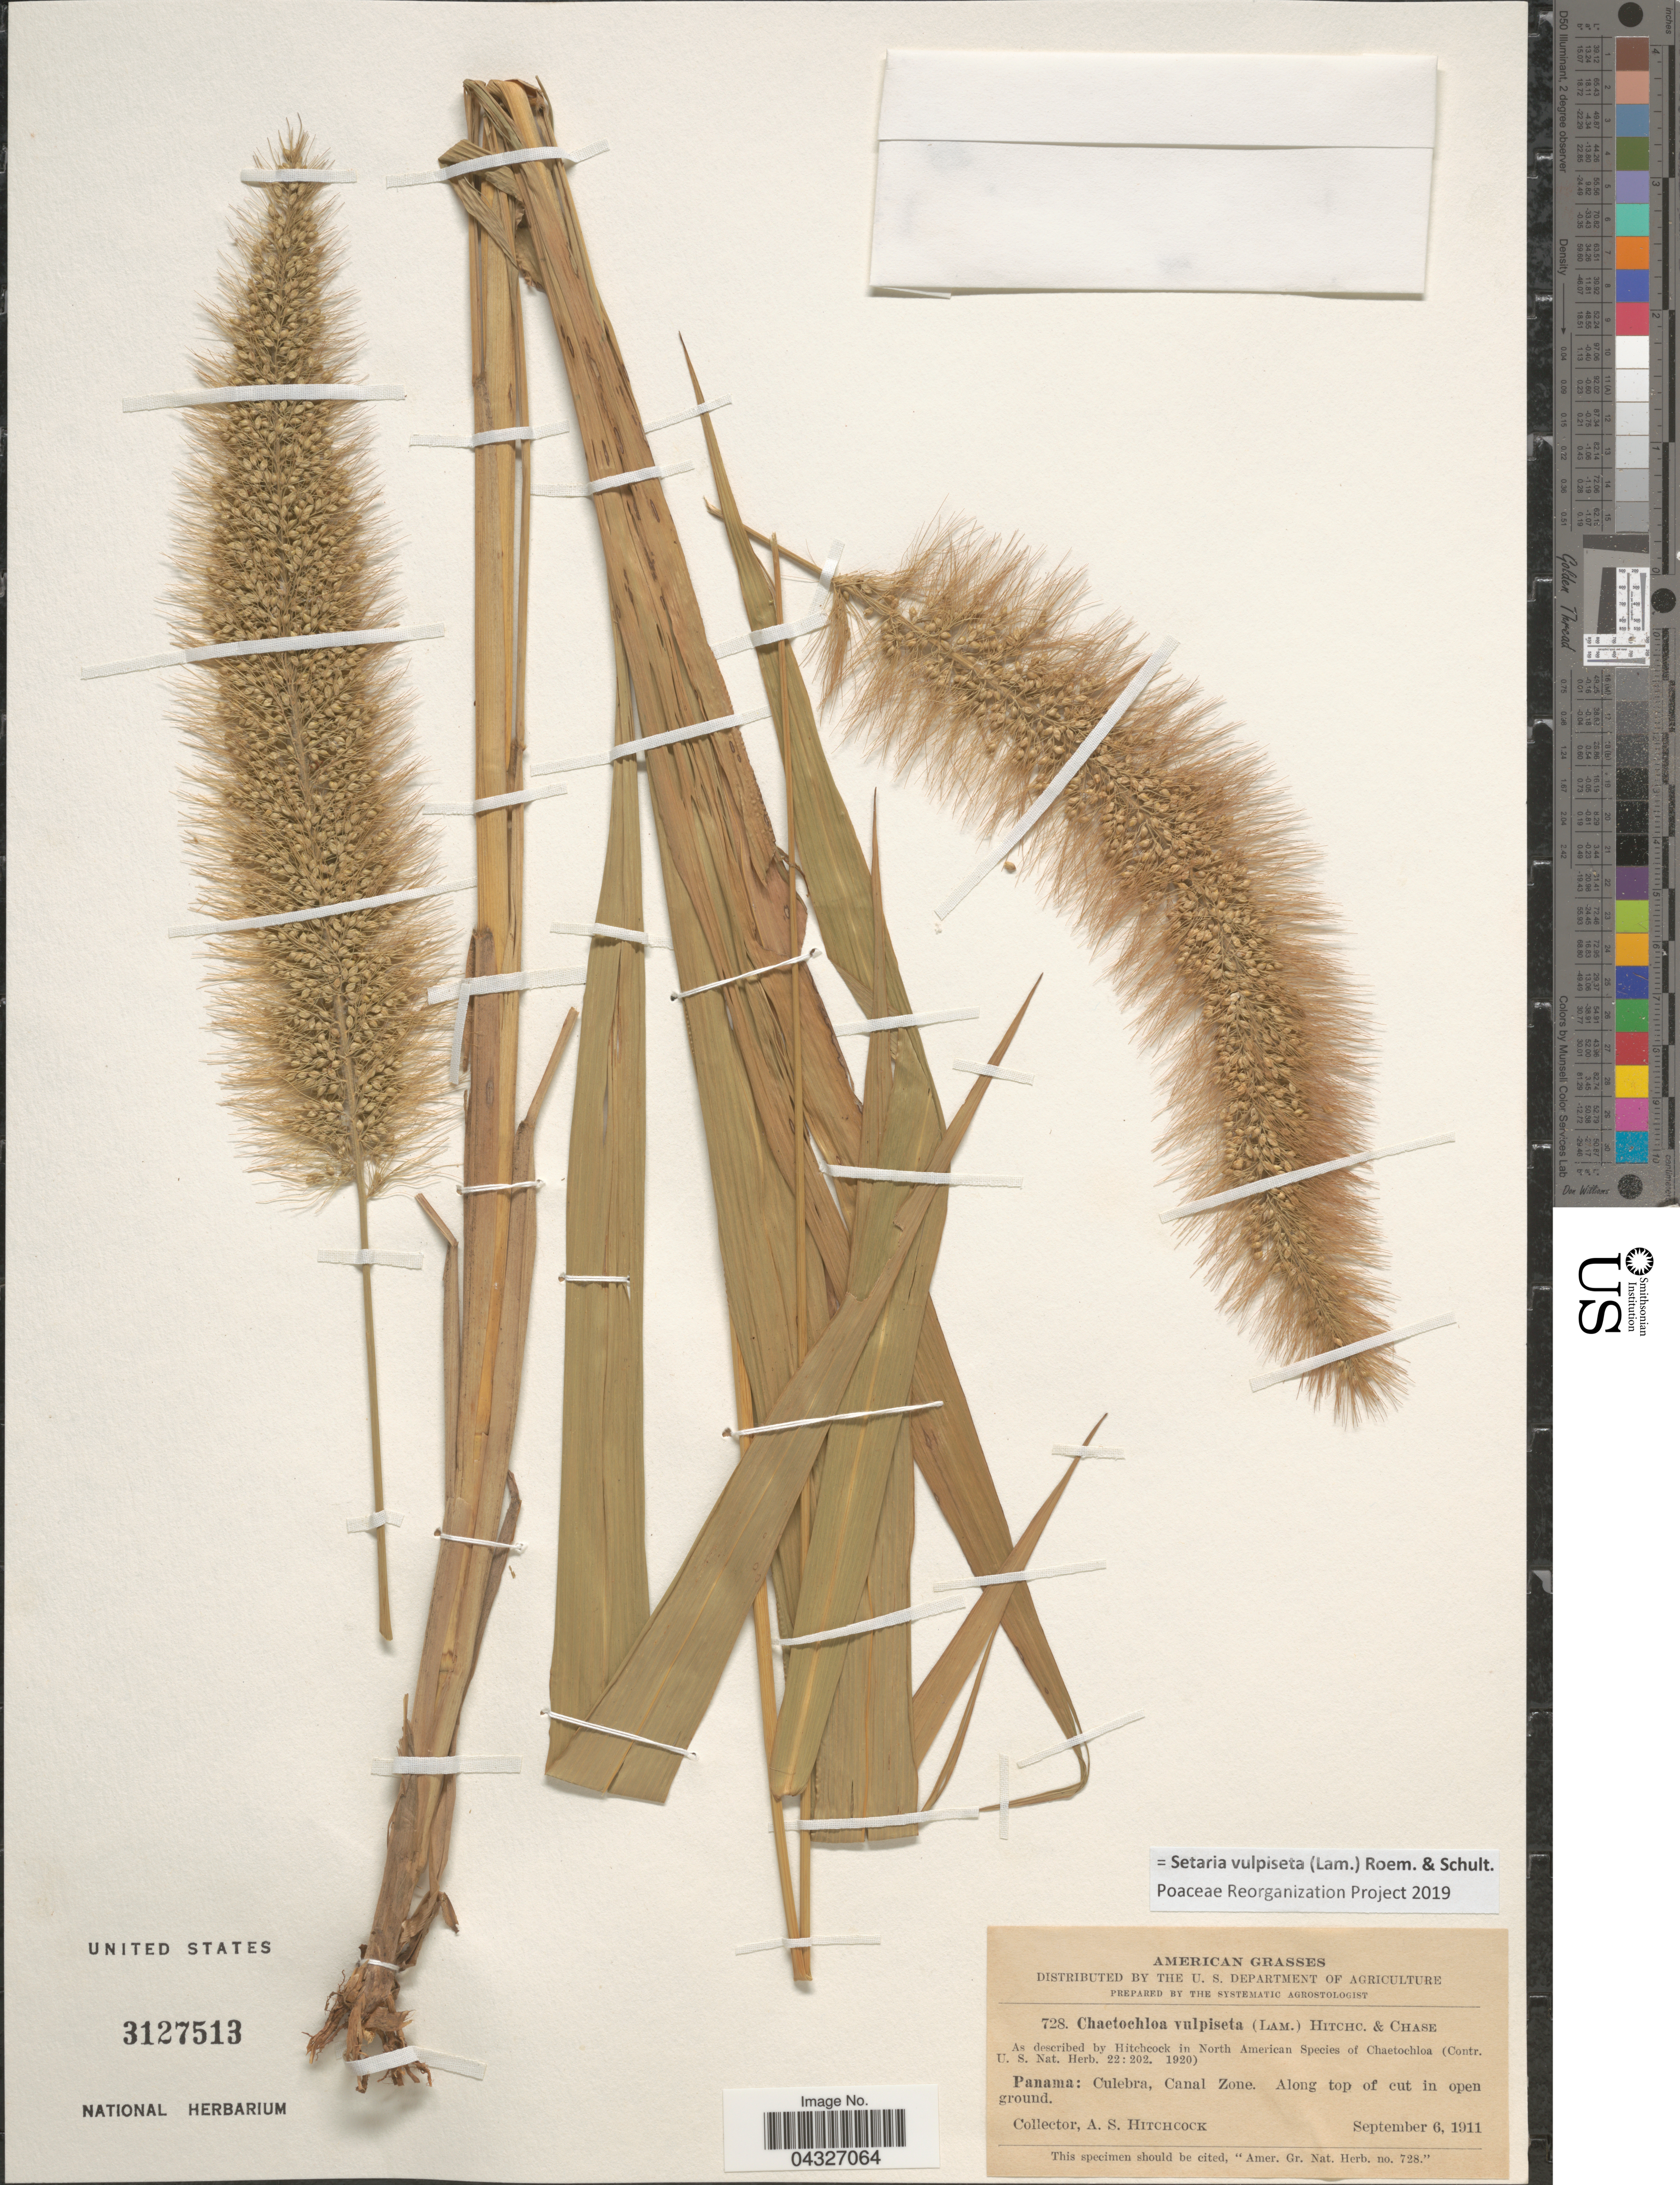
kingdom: Plantae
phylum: Tracheophyta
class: Liliopsida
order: Poales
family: Poaceae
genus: Setaria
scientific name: Setaria vulpiseta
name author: (Lam.) Roem. & Schult.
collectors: A. S. Hitchcock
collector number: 728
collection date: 1911-09-06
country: Panama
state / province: Colón / Panamá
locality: Culebra, Canal Zone.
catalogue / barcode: US 3127513